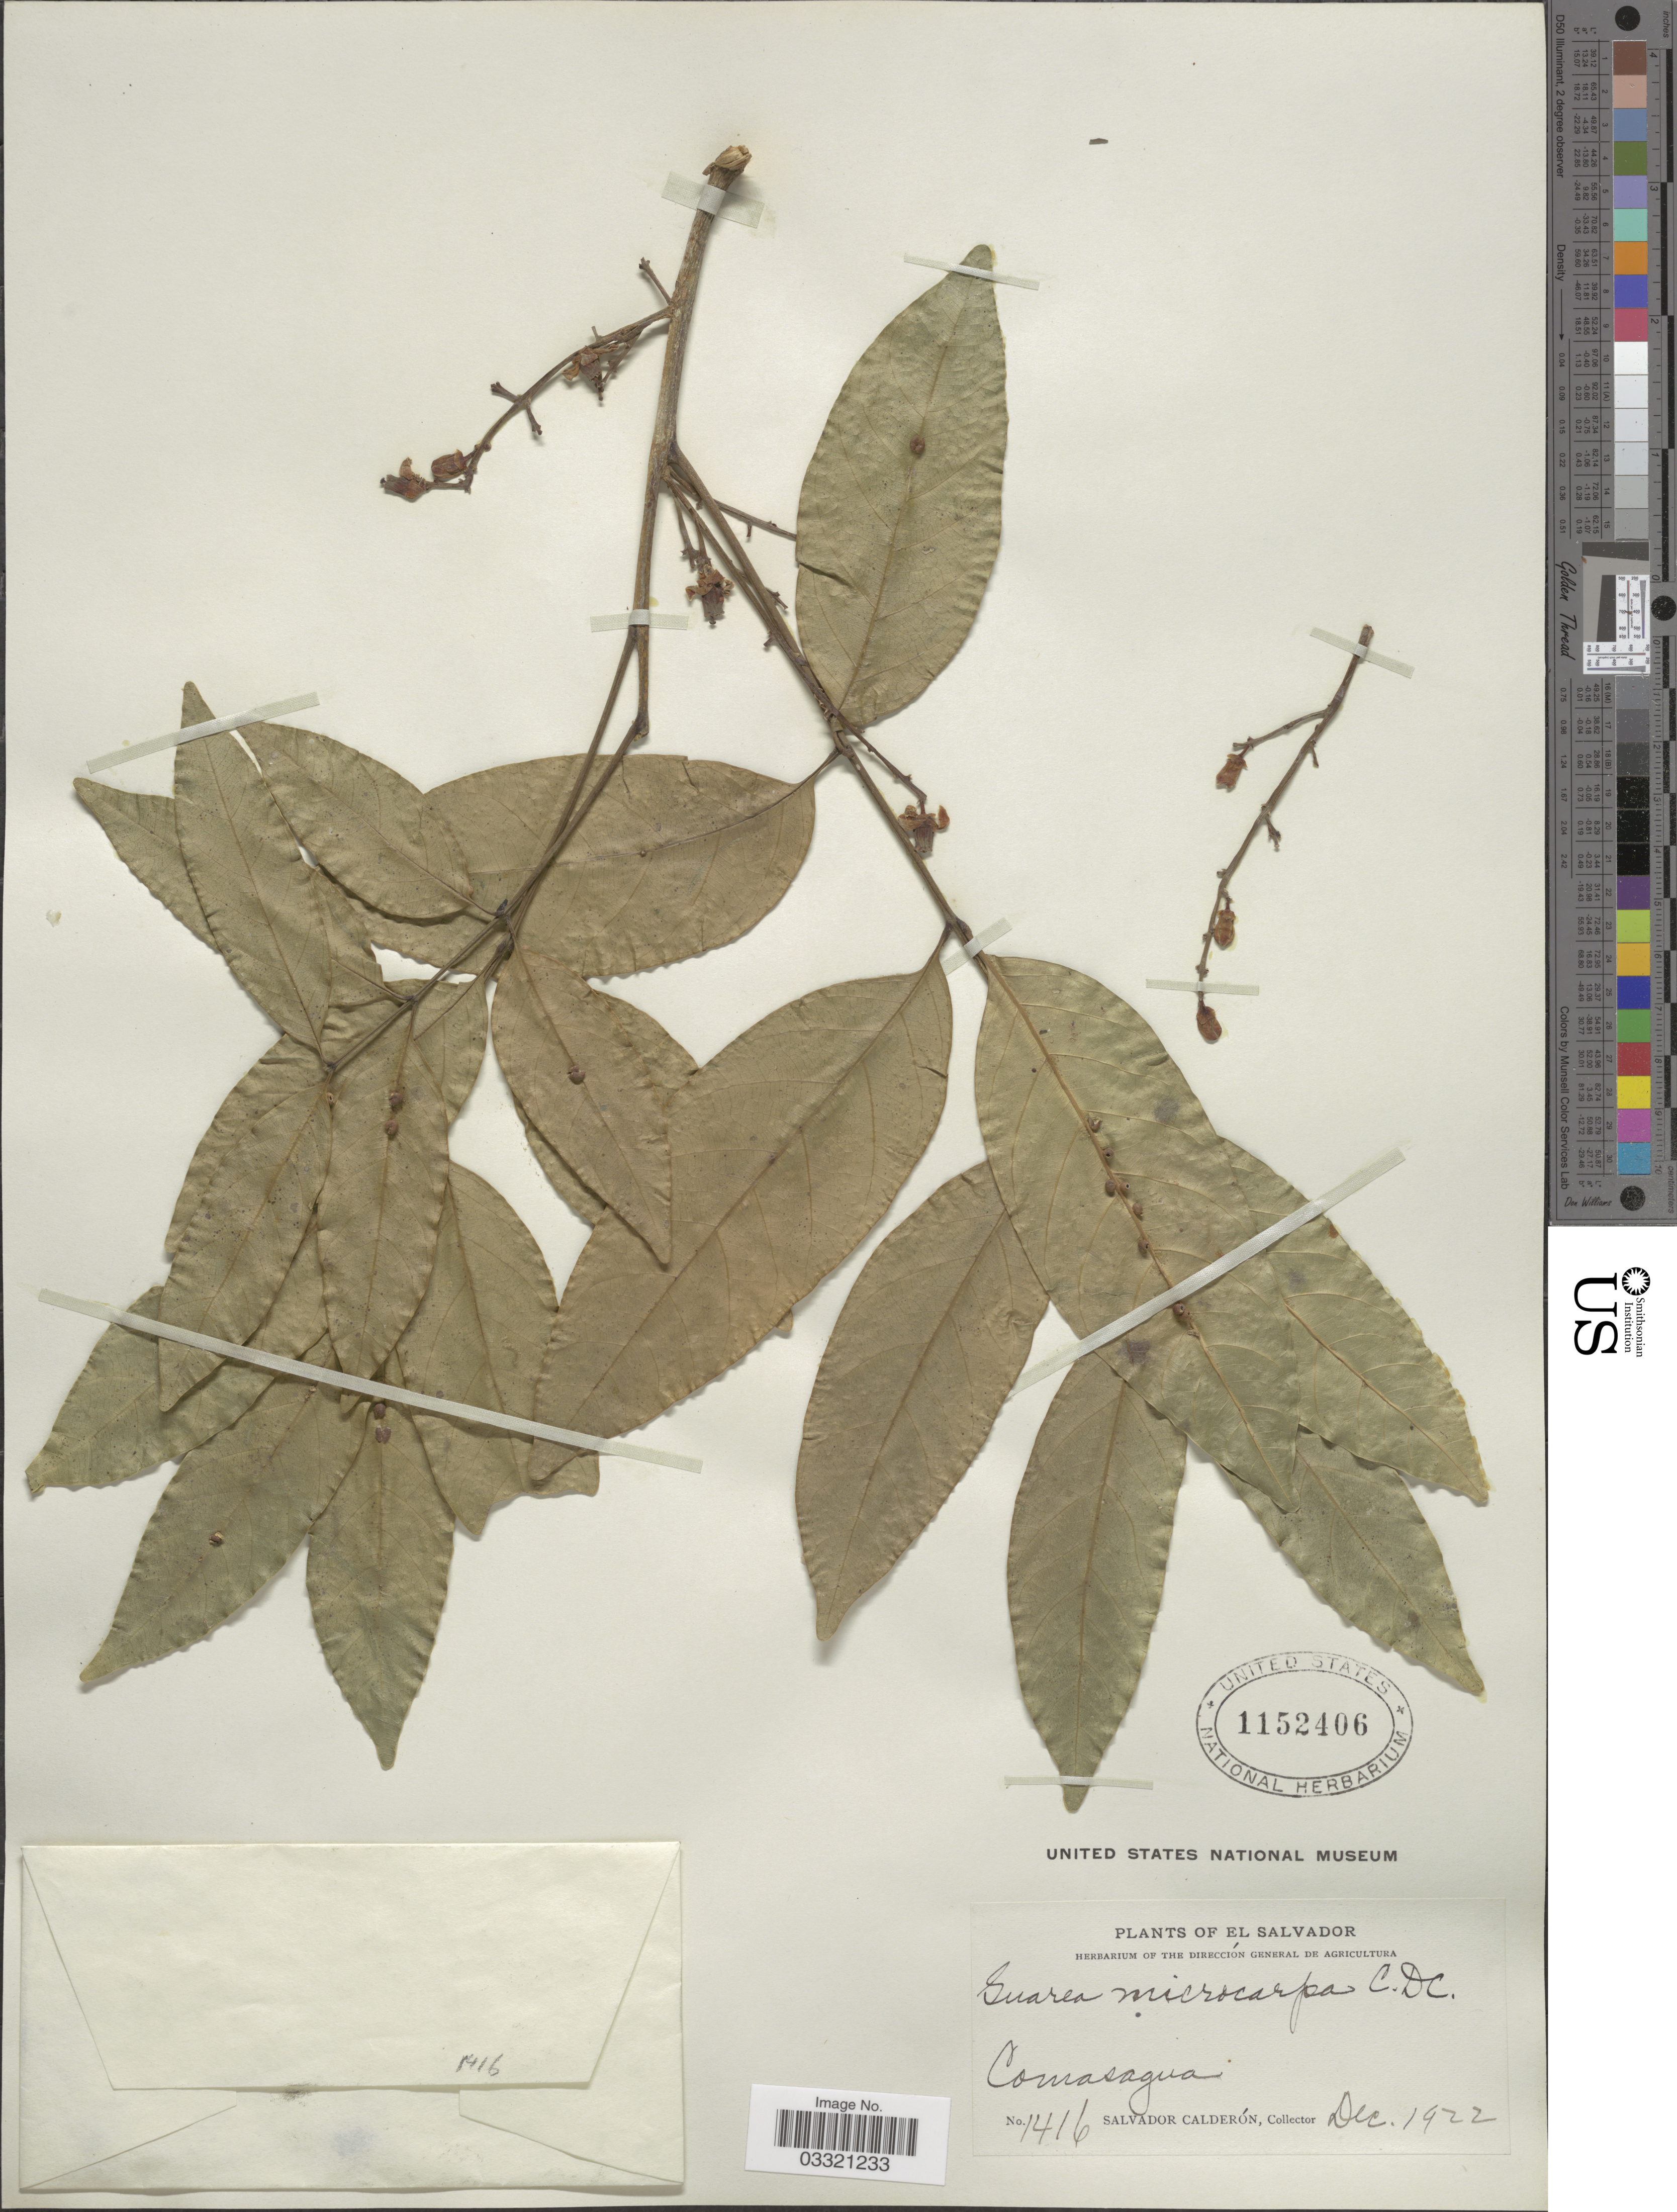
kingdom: Plantae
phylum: Tracheophyta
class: Magnoliopsida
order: Sapindales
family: Meliaceae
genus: Guarea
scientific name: Guarea glabra subsp. microcarpa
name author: (C. DC.) T.D. Penn.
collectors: S. Calderón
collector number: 1416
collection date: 1922-12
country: El Salvador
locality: Comasagua.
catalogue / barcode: US 1152406